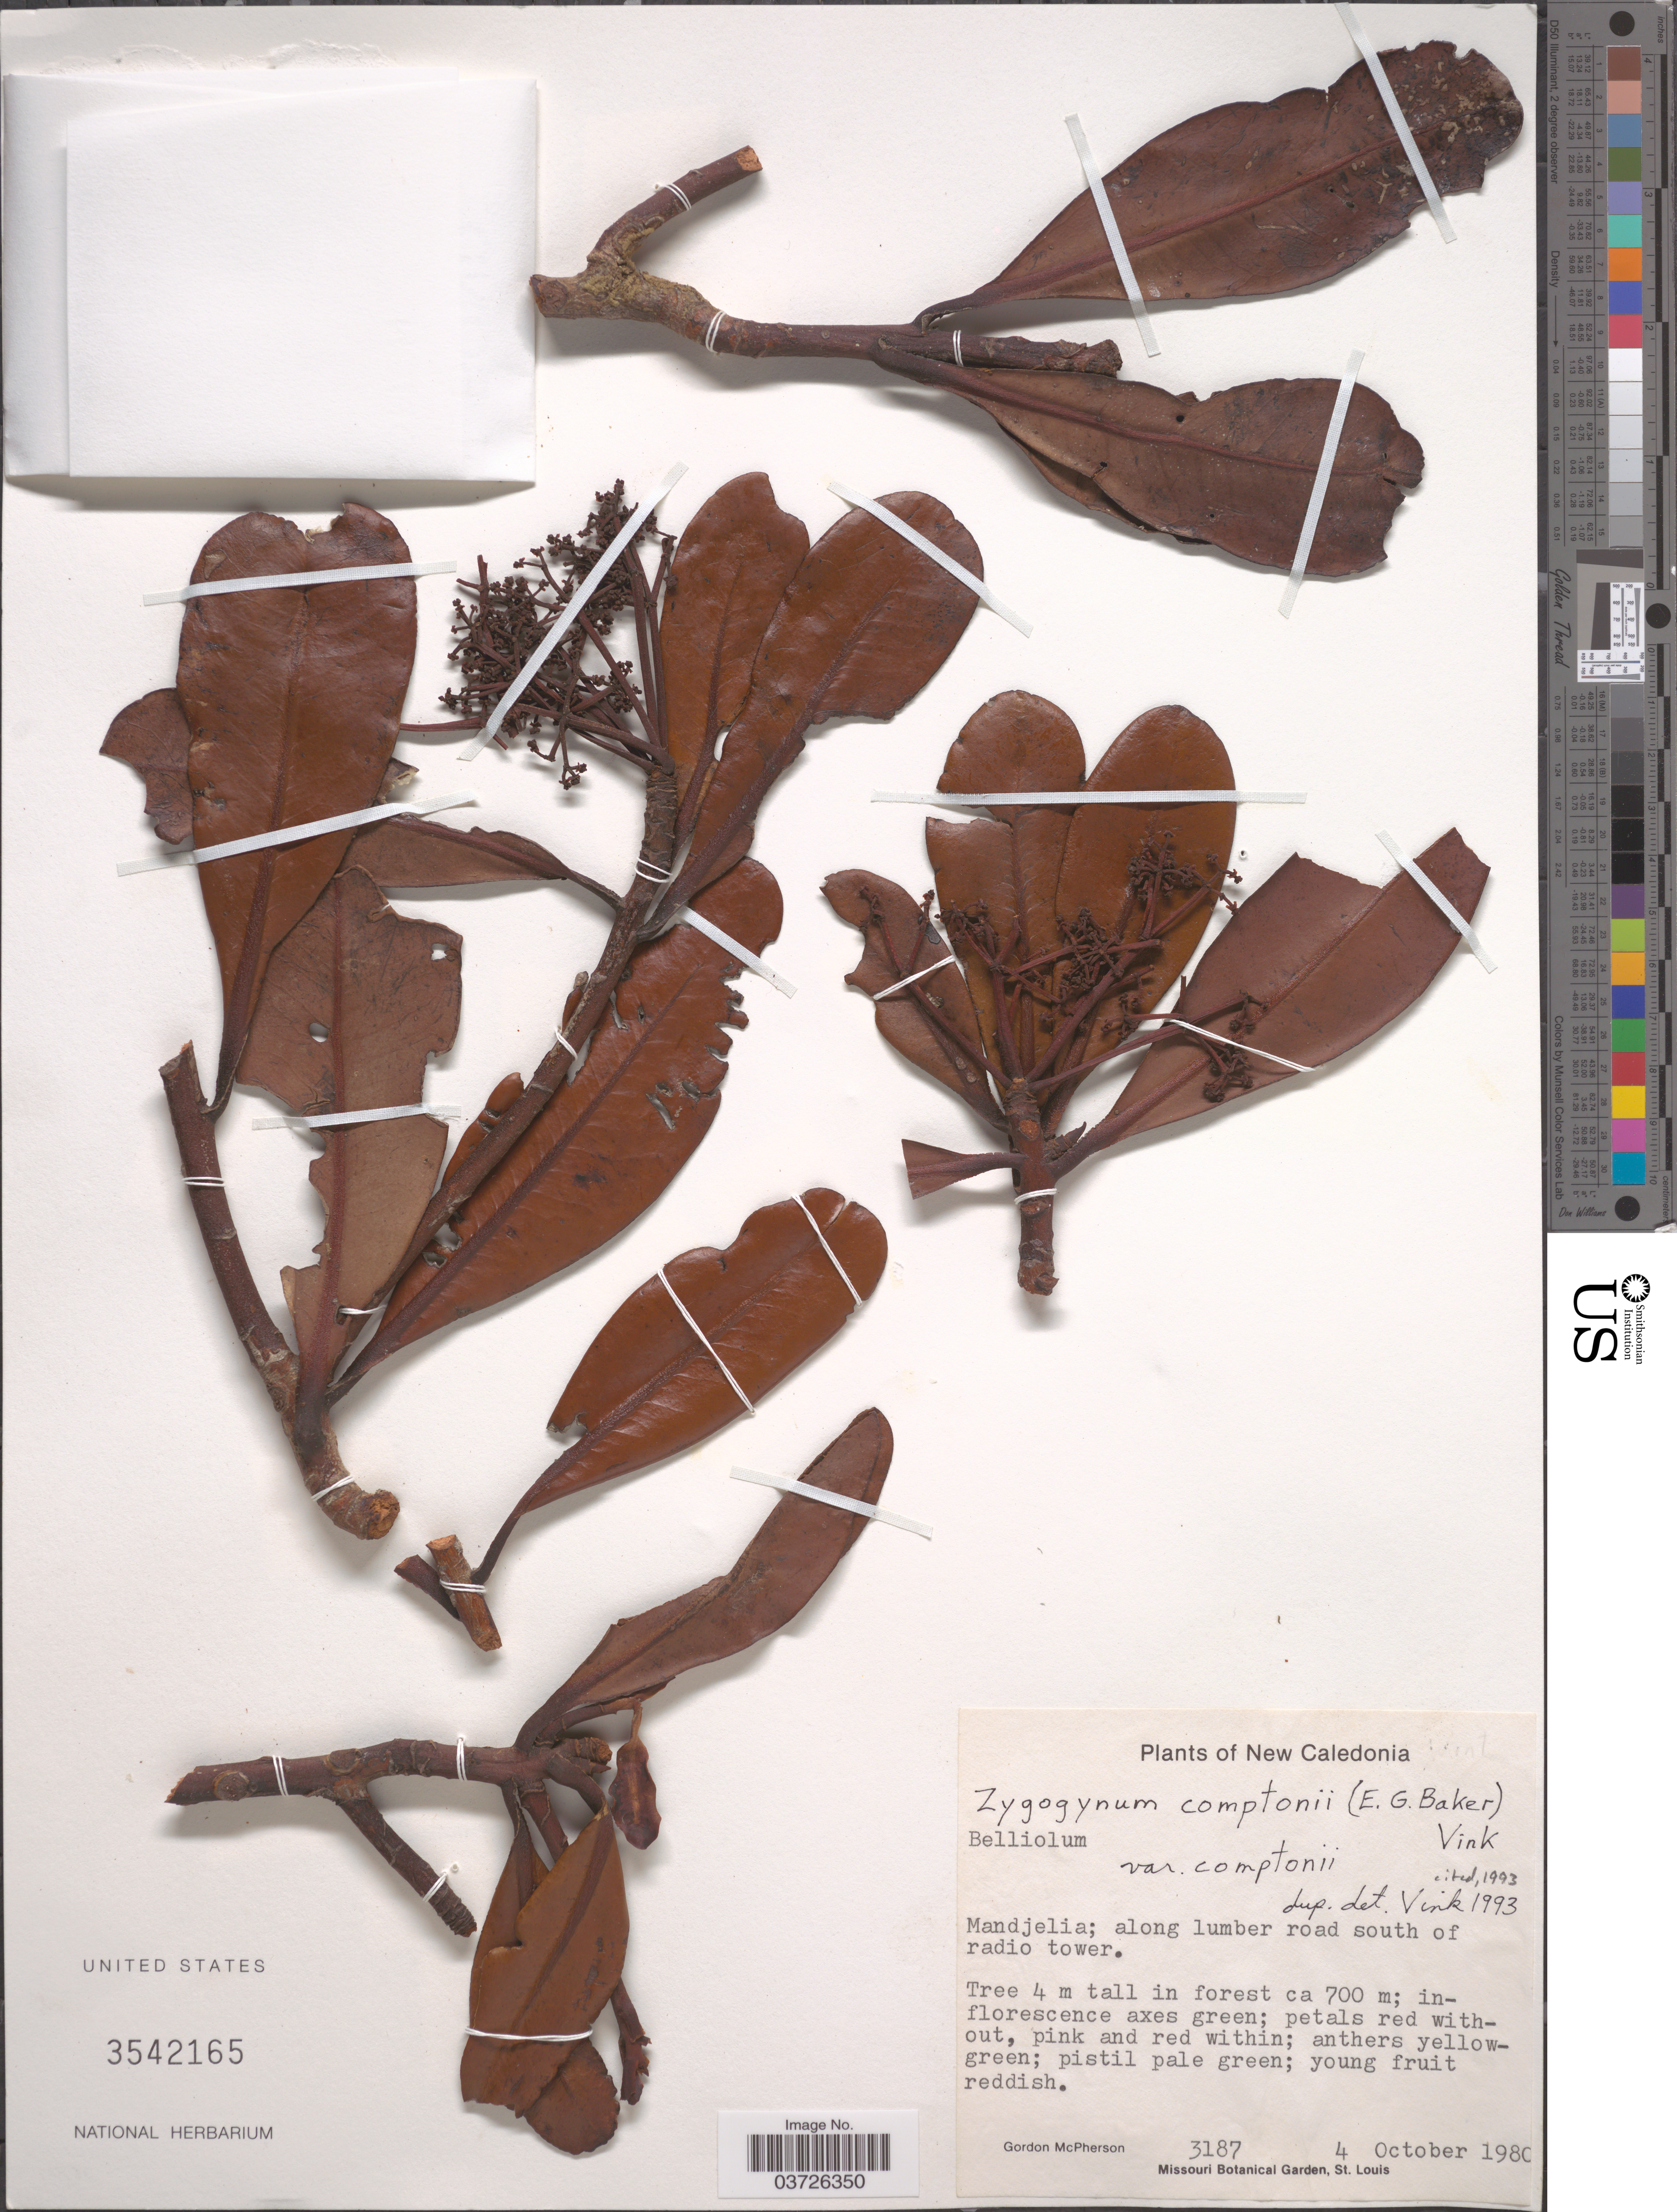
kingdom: Plantae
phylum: Tracheophyta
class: Magnoliopsida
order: Canellales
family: Winteraceae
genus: Zygogynum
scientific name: Zygogynum comptonii var. comptonii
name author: (Baker f.) Vink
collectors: G. D. McPherson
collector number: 3187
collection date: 1980-10-04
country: New Caledonia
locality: Mandjelia; along lumber road south of radio tower.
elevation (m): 700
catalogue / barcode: US 3542165